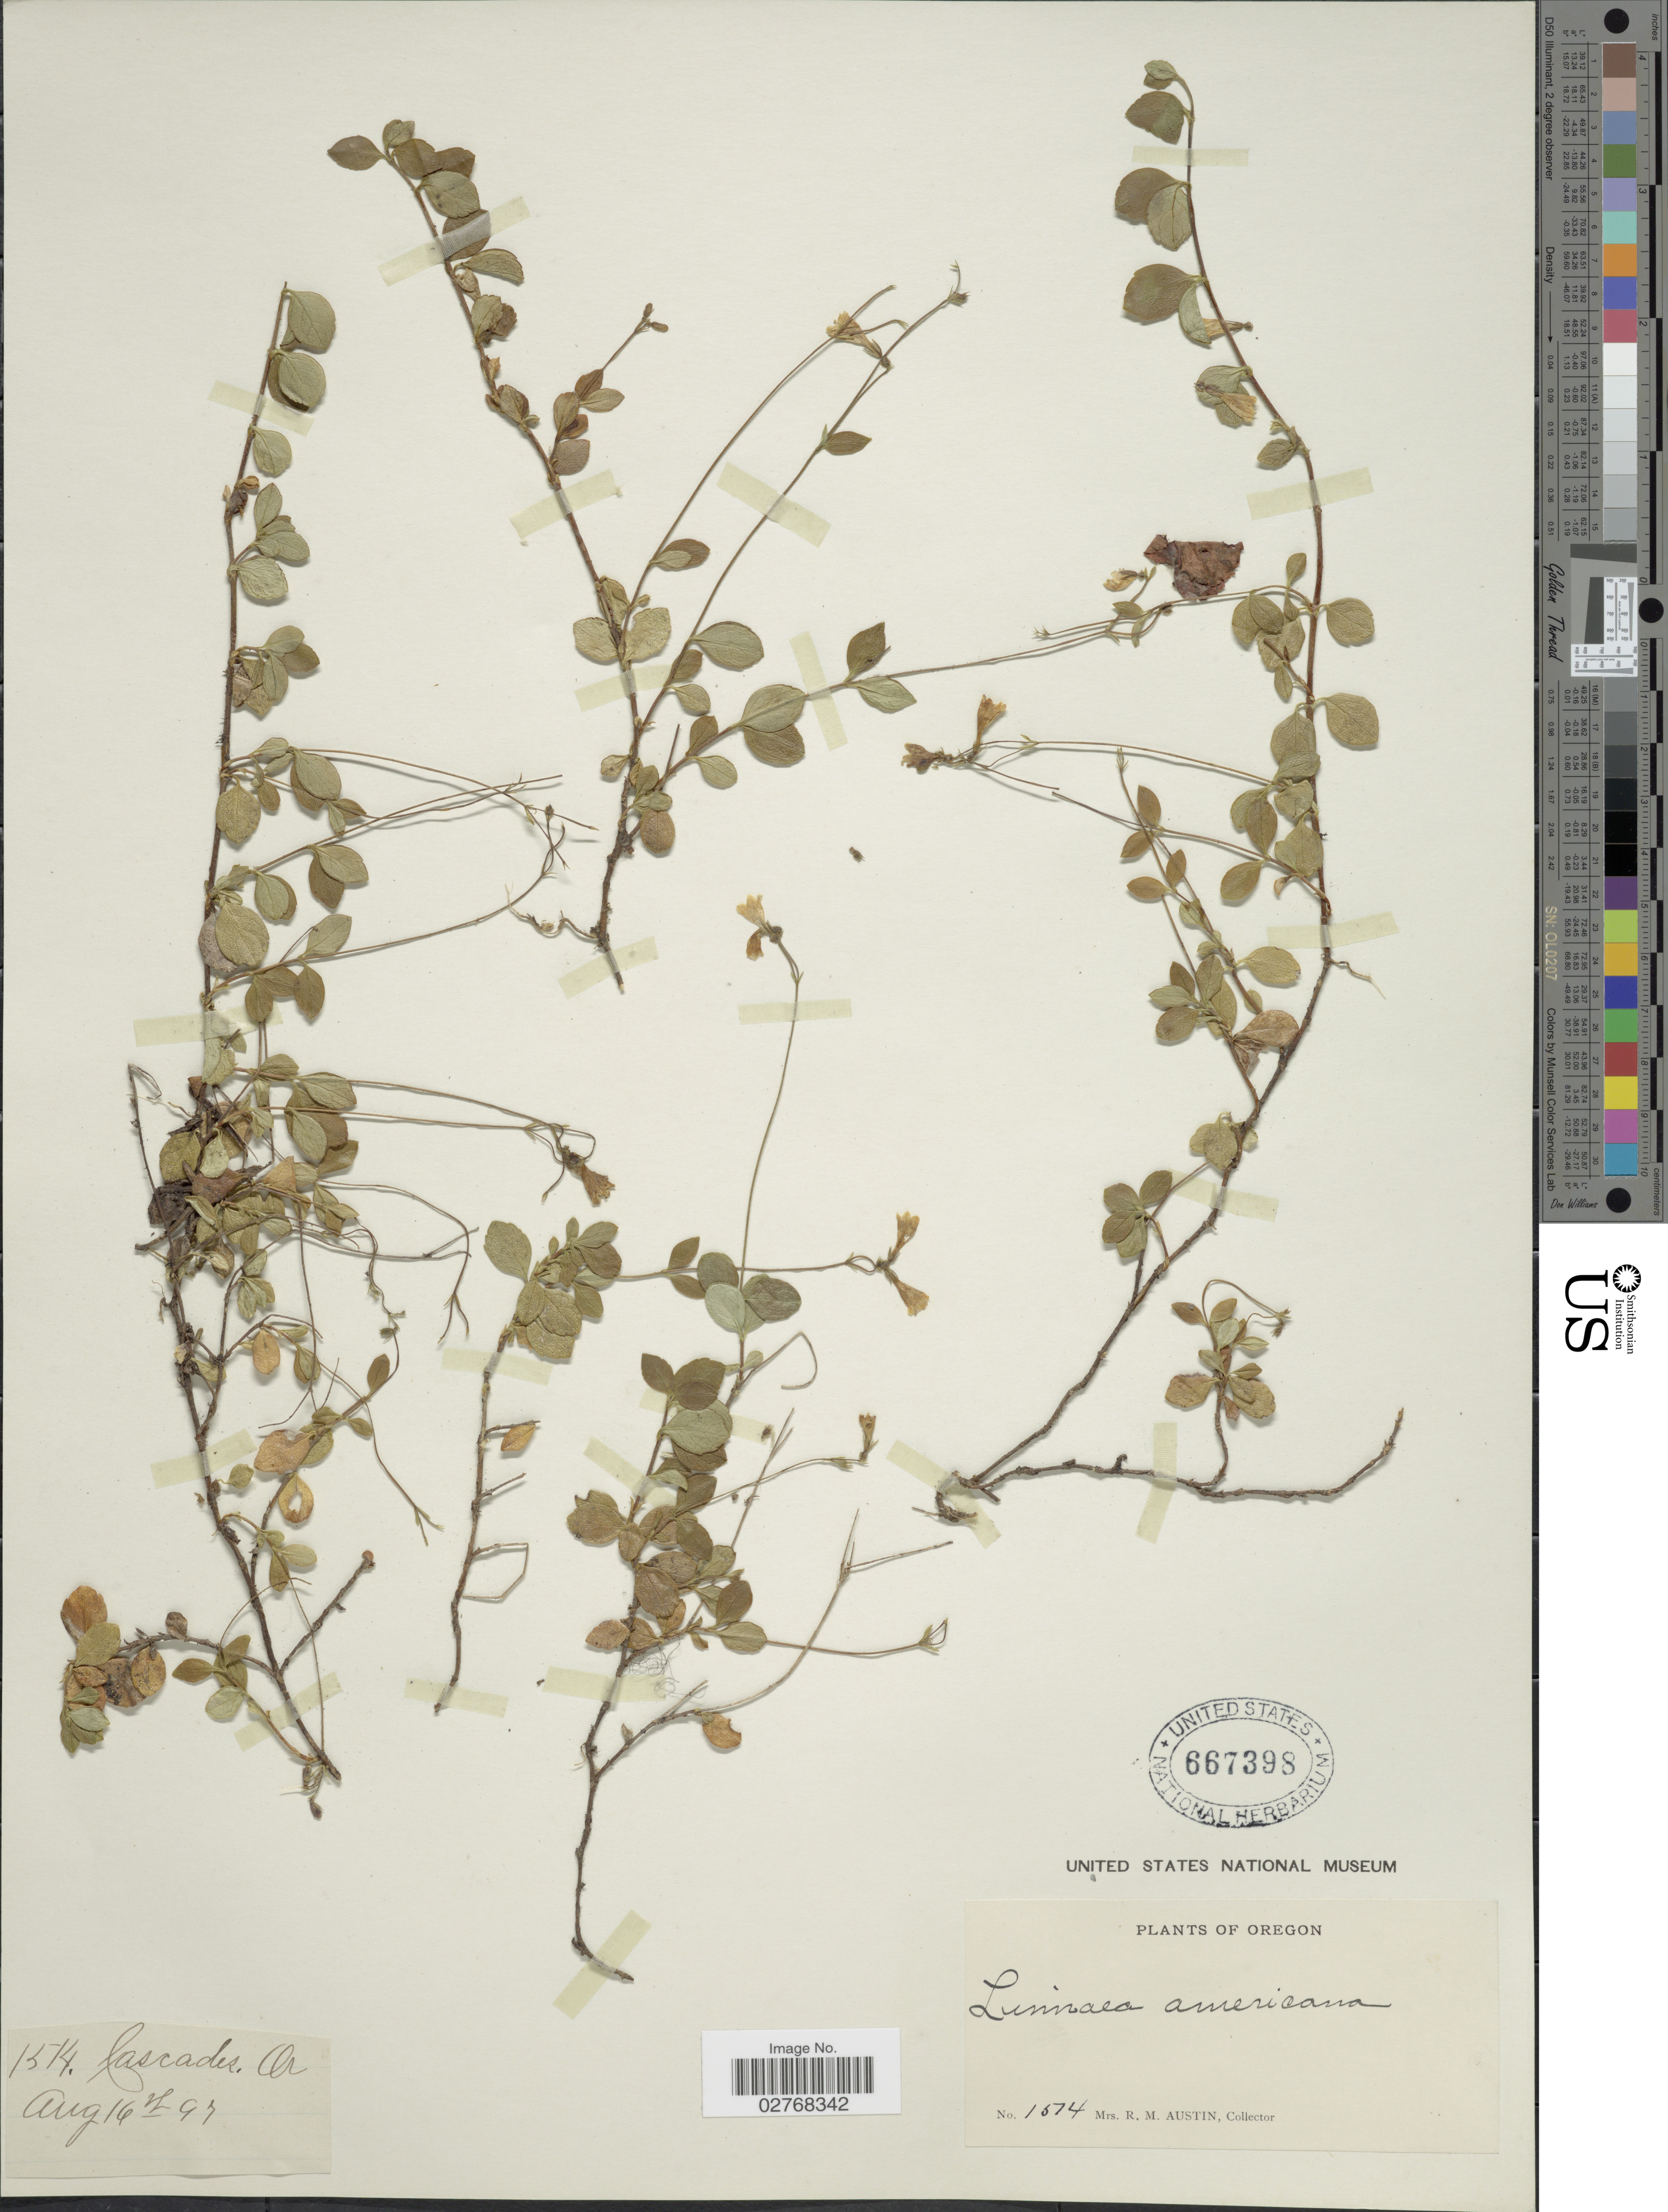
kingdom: Plantae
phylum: Tracheophyta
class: Magnoliopsida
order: Dipsacales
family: Caprifoliaceae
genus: Linnaea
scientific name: Linnaea borealis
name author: L.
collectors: R. Austin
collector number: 1514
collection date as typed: Transcribed d/m/y: 16/8/97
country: United States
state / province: Oregon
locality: Cascades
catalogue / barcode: US 667398